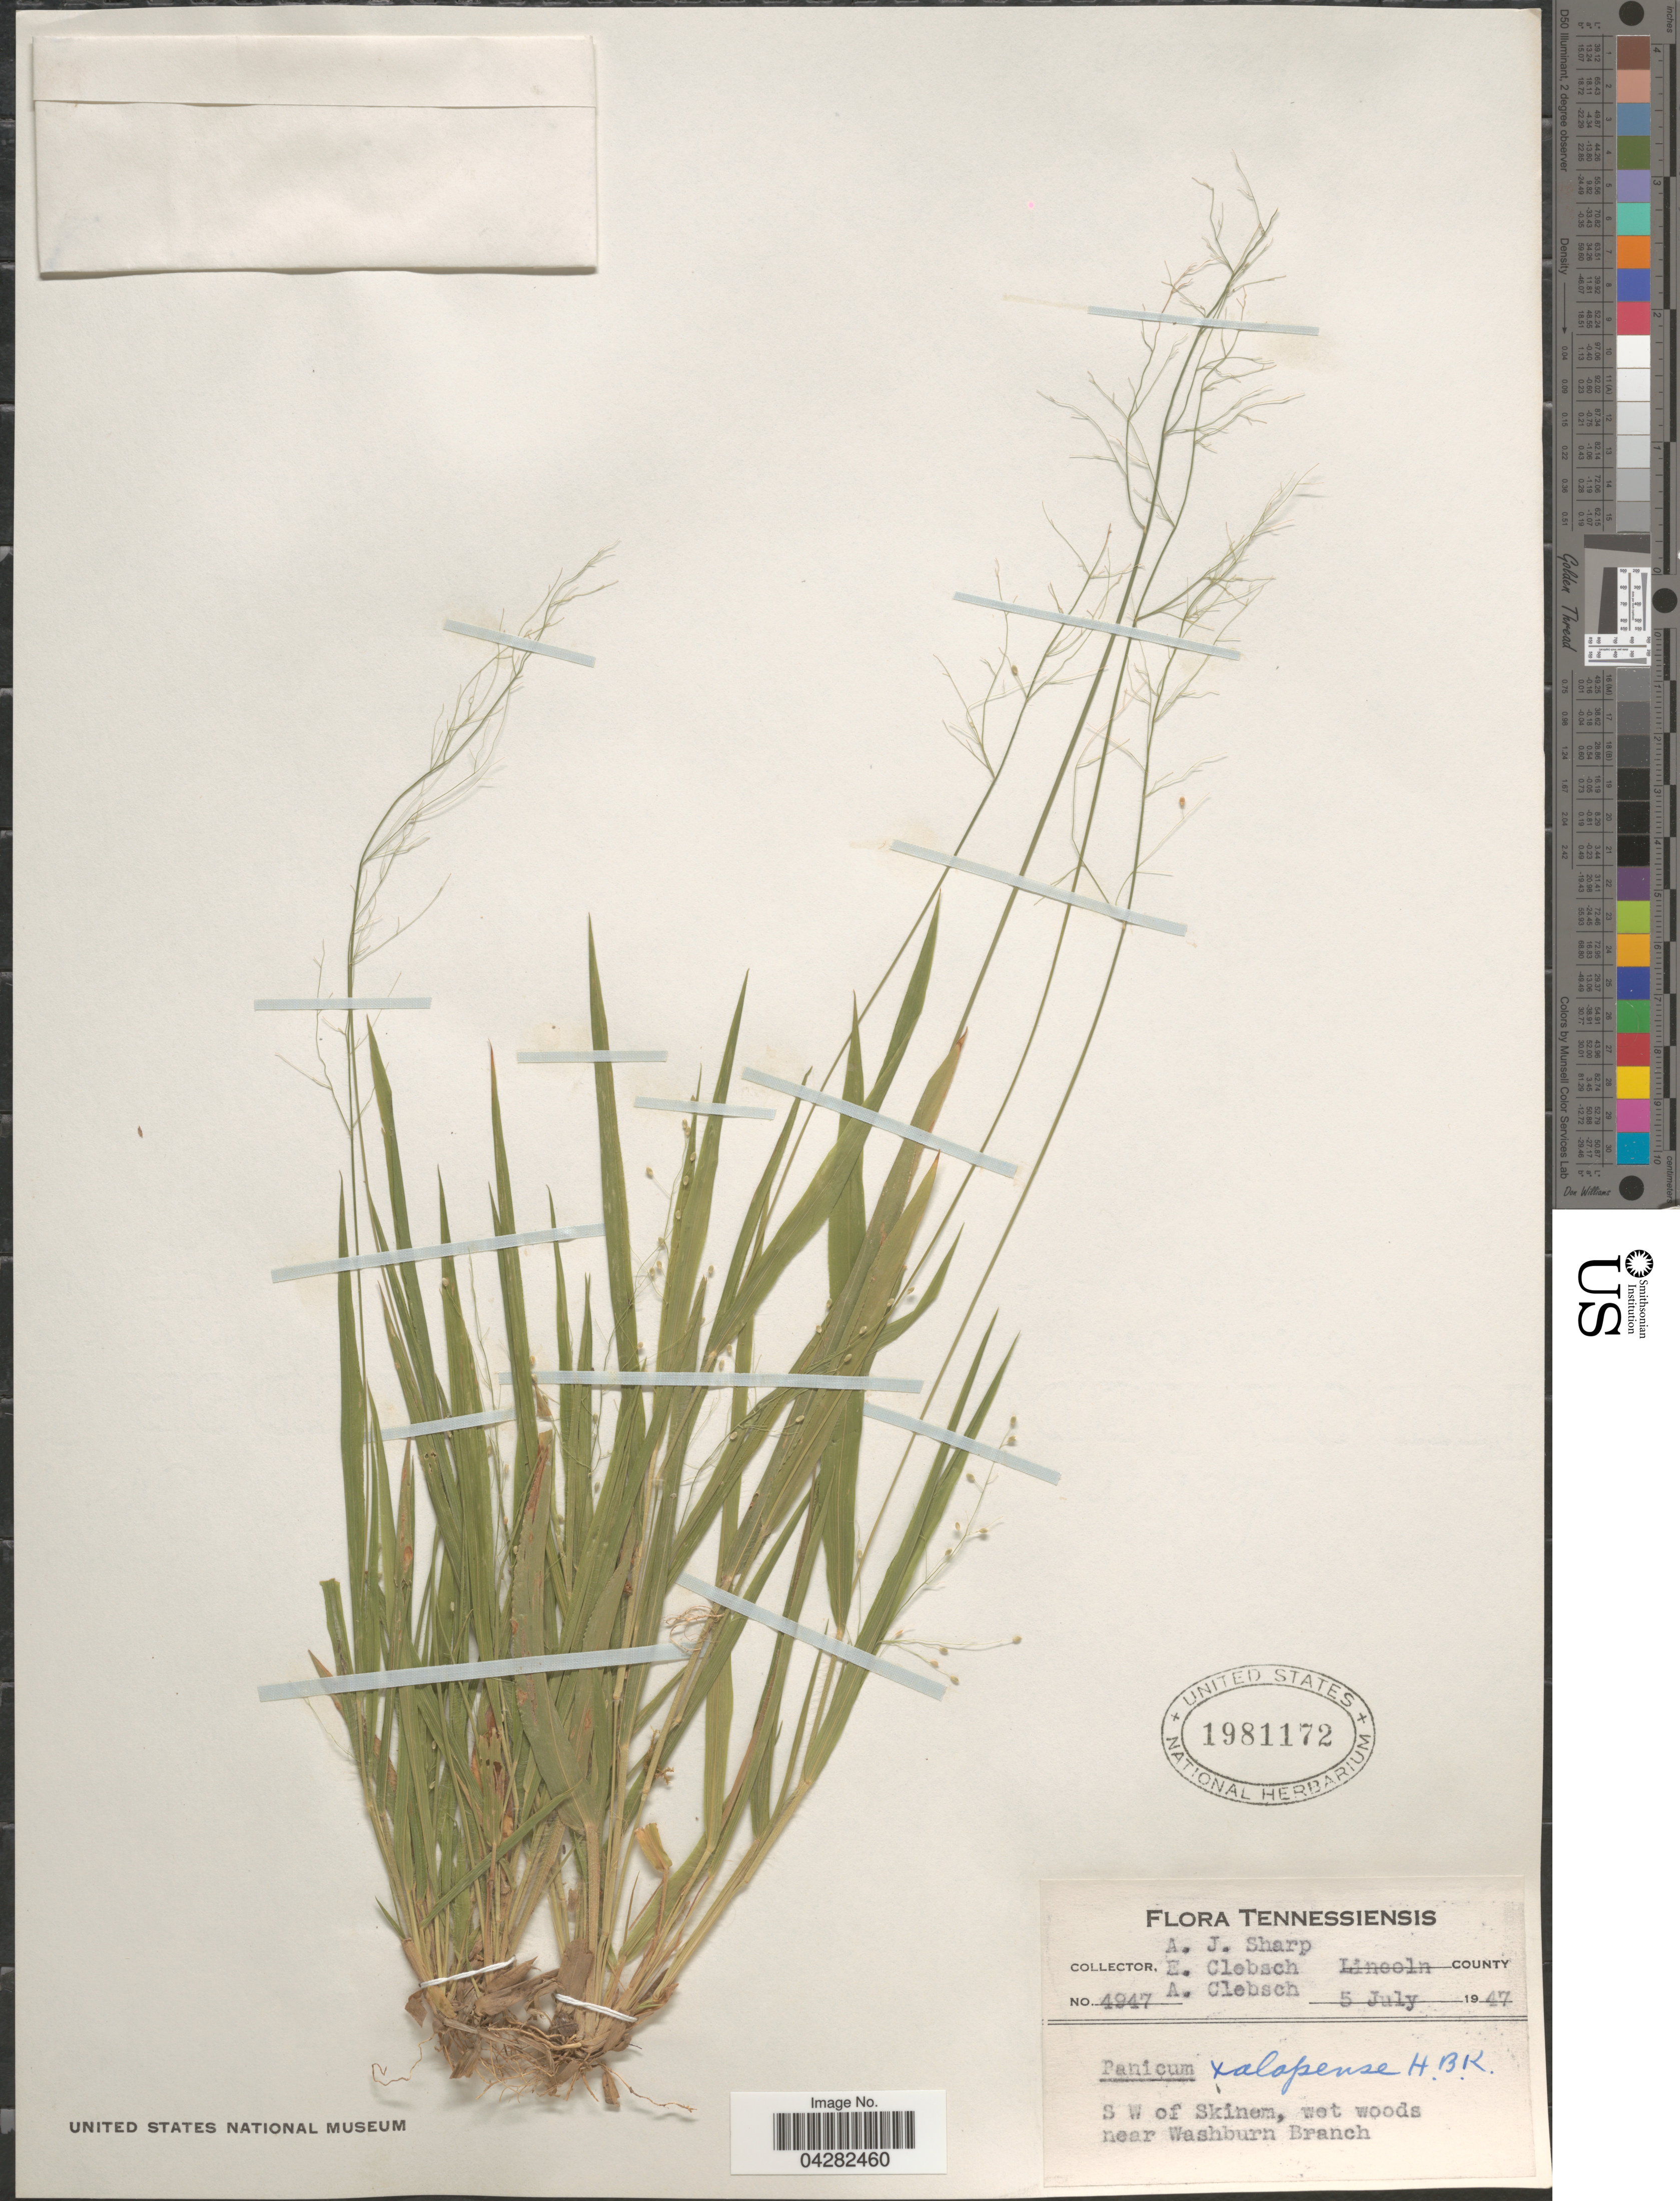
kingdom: Plantae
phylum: Tracheophyta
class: Liliopsida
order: Poales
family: Poaceae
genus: Dichanthelium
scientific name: Dichanthelium laxiflorum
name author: (Lam.) Gould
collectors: A. J. Sharp, E. Clebsch & A. Clebsch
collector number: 4947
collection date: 1947-07-05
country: United States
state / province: Tennessee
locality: Tennessiensis. Lincoln County. S W of Skinem, wet woods near Washburn Branch.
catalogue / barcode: US 1981172